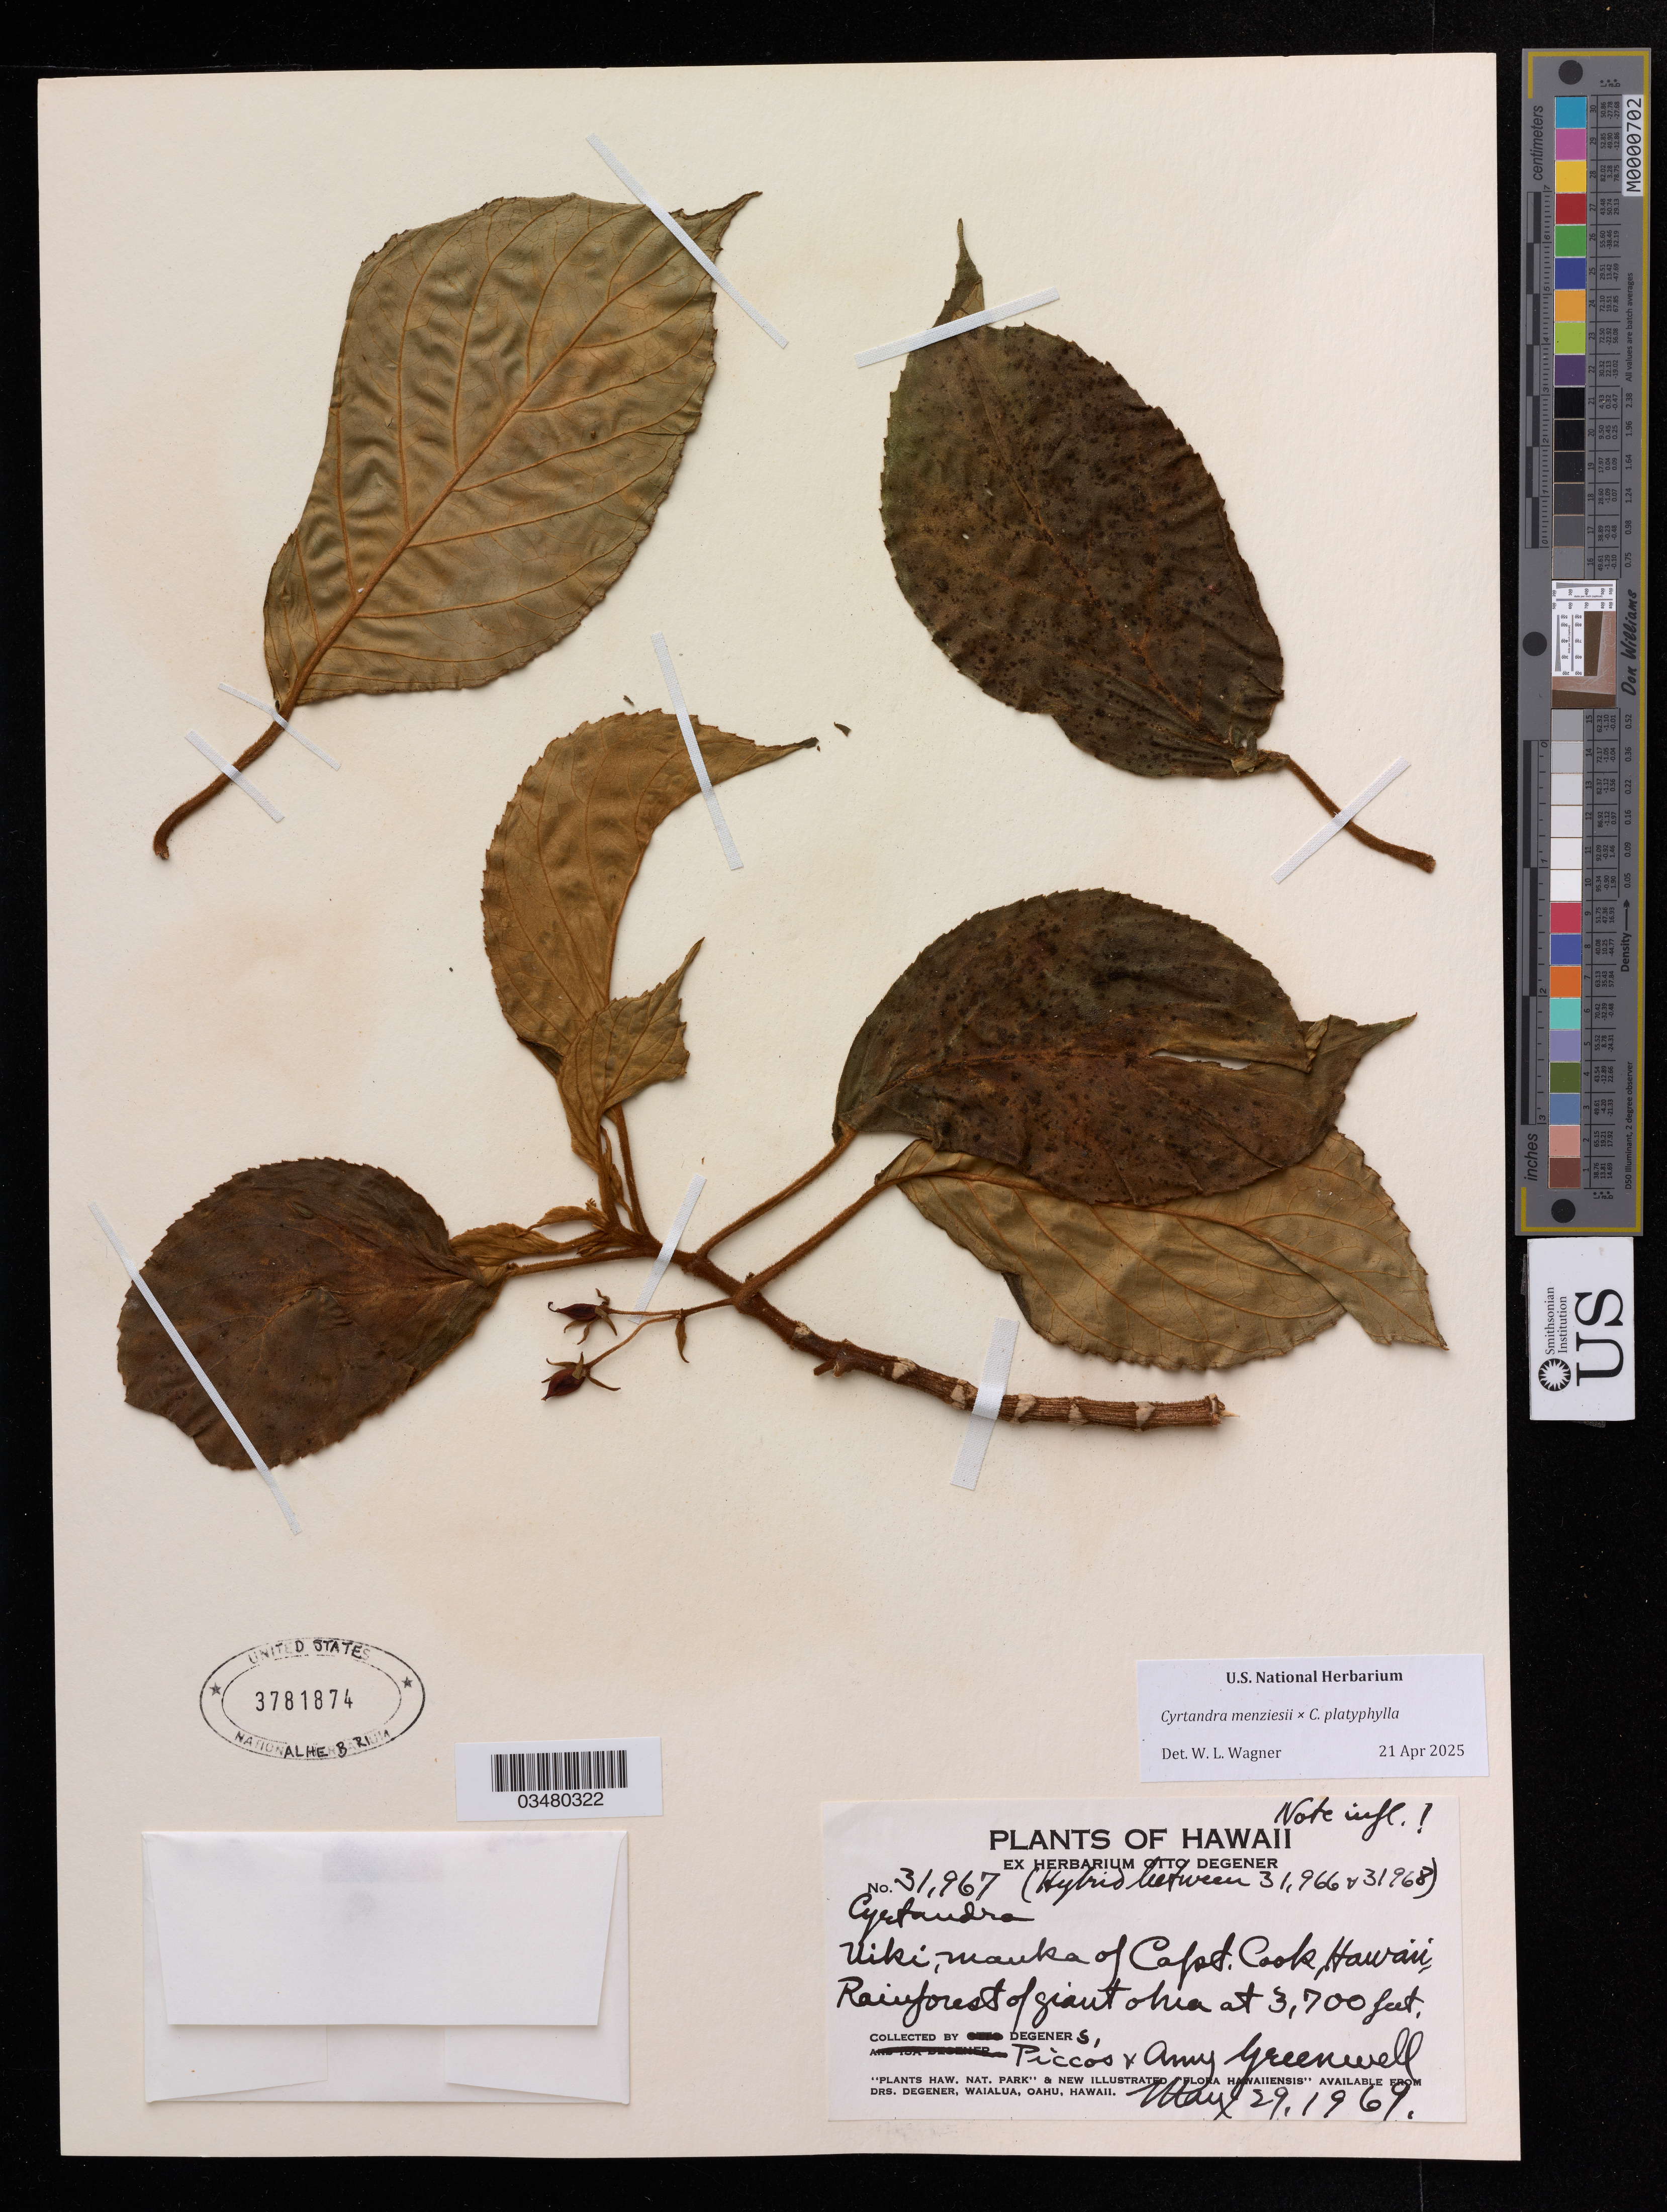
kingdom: Plantae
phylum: Tracheophyta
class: Magnoliopsida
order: Lamiales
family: Gesneriaceae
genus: Cyrtandra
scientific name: Cyrtandra menziesii x C. platyphylla A. Gray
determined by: Wagner, W. L., (BOT), Smithsonian Institution - National Museum of Natural History (UNITED STATES)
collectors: O. Degener, I. Degener, A. B. Greenwell & T. Picco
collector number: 31967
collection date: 1969-05-29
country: United States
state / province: Hawaii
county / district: Hawaii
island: Hawaii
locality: Uiki, Mauka of Capt. Cook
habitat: Rainforest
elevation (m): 1128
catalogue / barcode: US 3781874